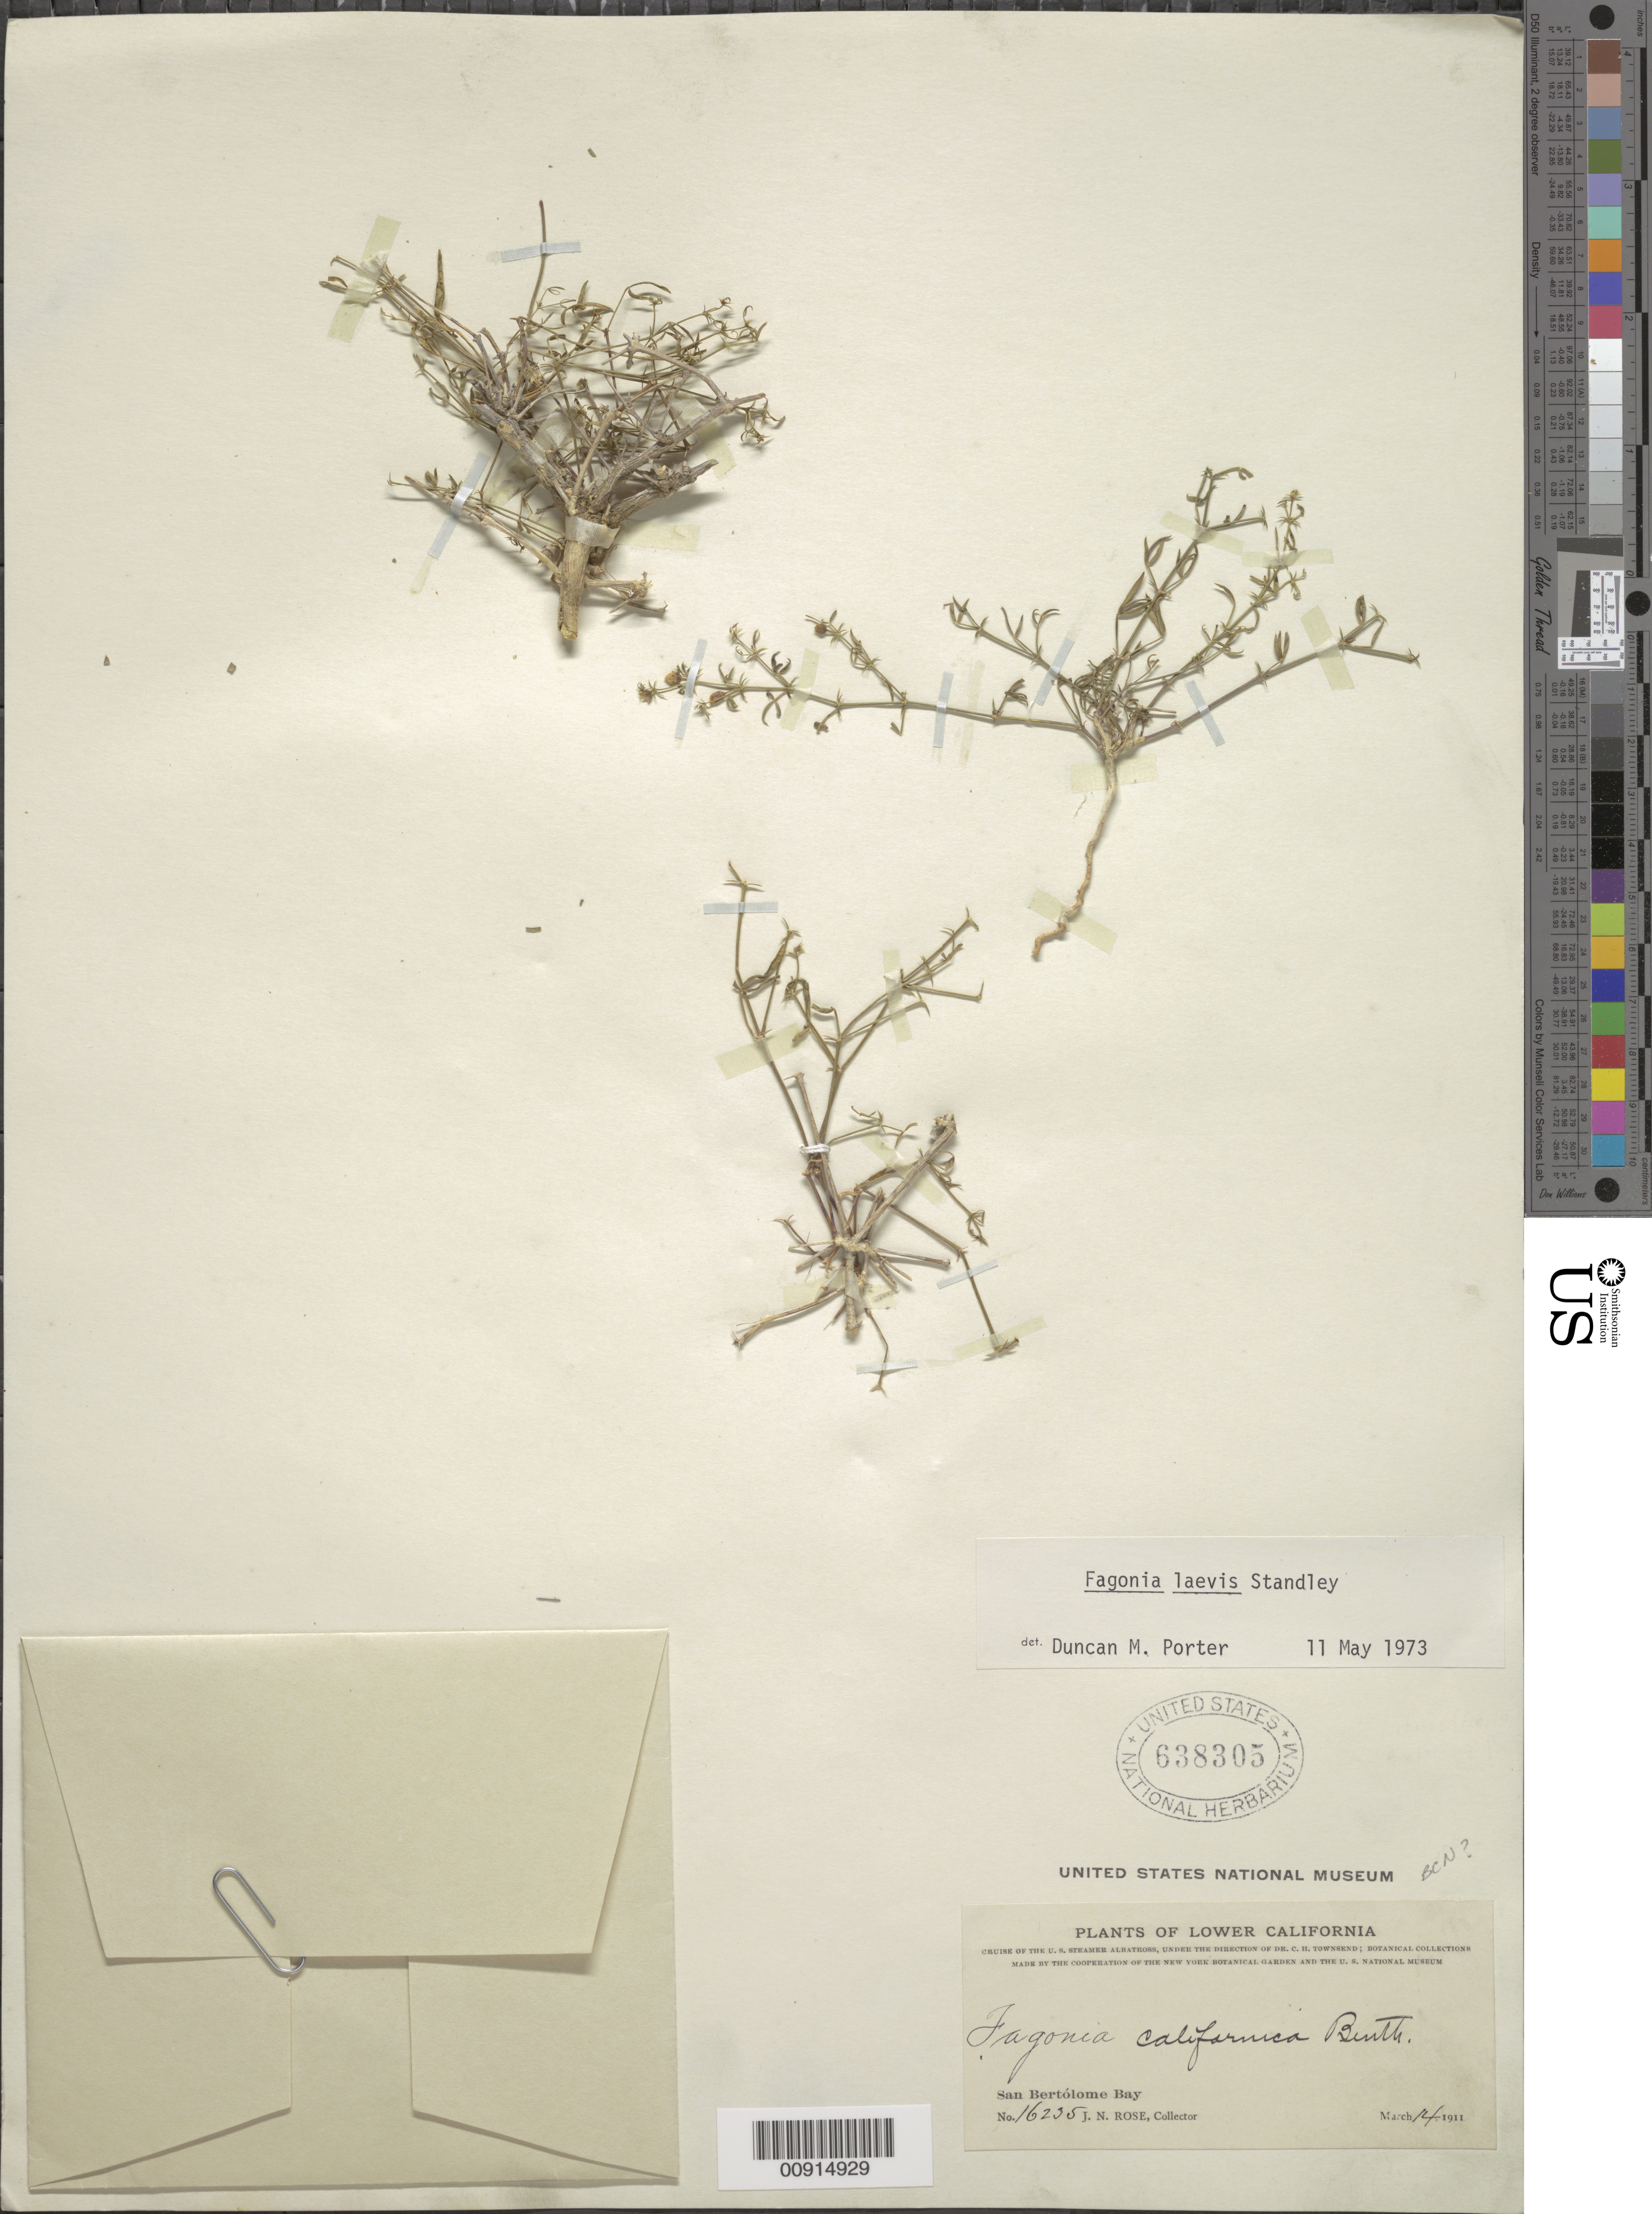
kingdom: Plantae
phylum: Tracheophyta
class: Magnoliopsida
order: Zygophyllales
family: Zygophyllaceae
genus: Fagonia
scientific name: Fagonia laevis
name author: Standl.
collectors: J. N. Rose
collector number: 16235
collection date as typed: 14 Mar 1911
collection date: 1911-03-14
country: Mexico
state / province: Baja California Norte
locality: San Bartolome Bay, Lower California.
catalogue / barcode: US 638305